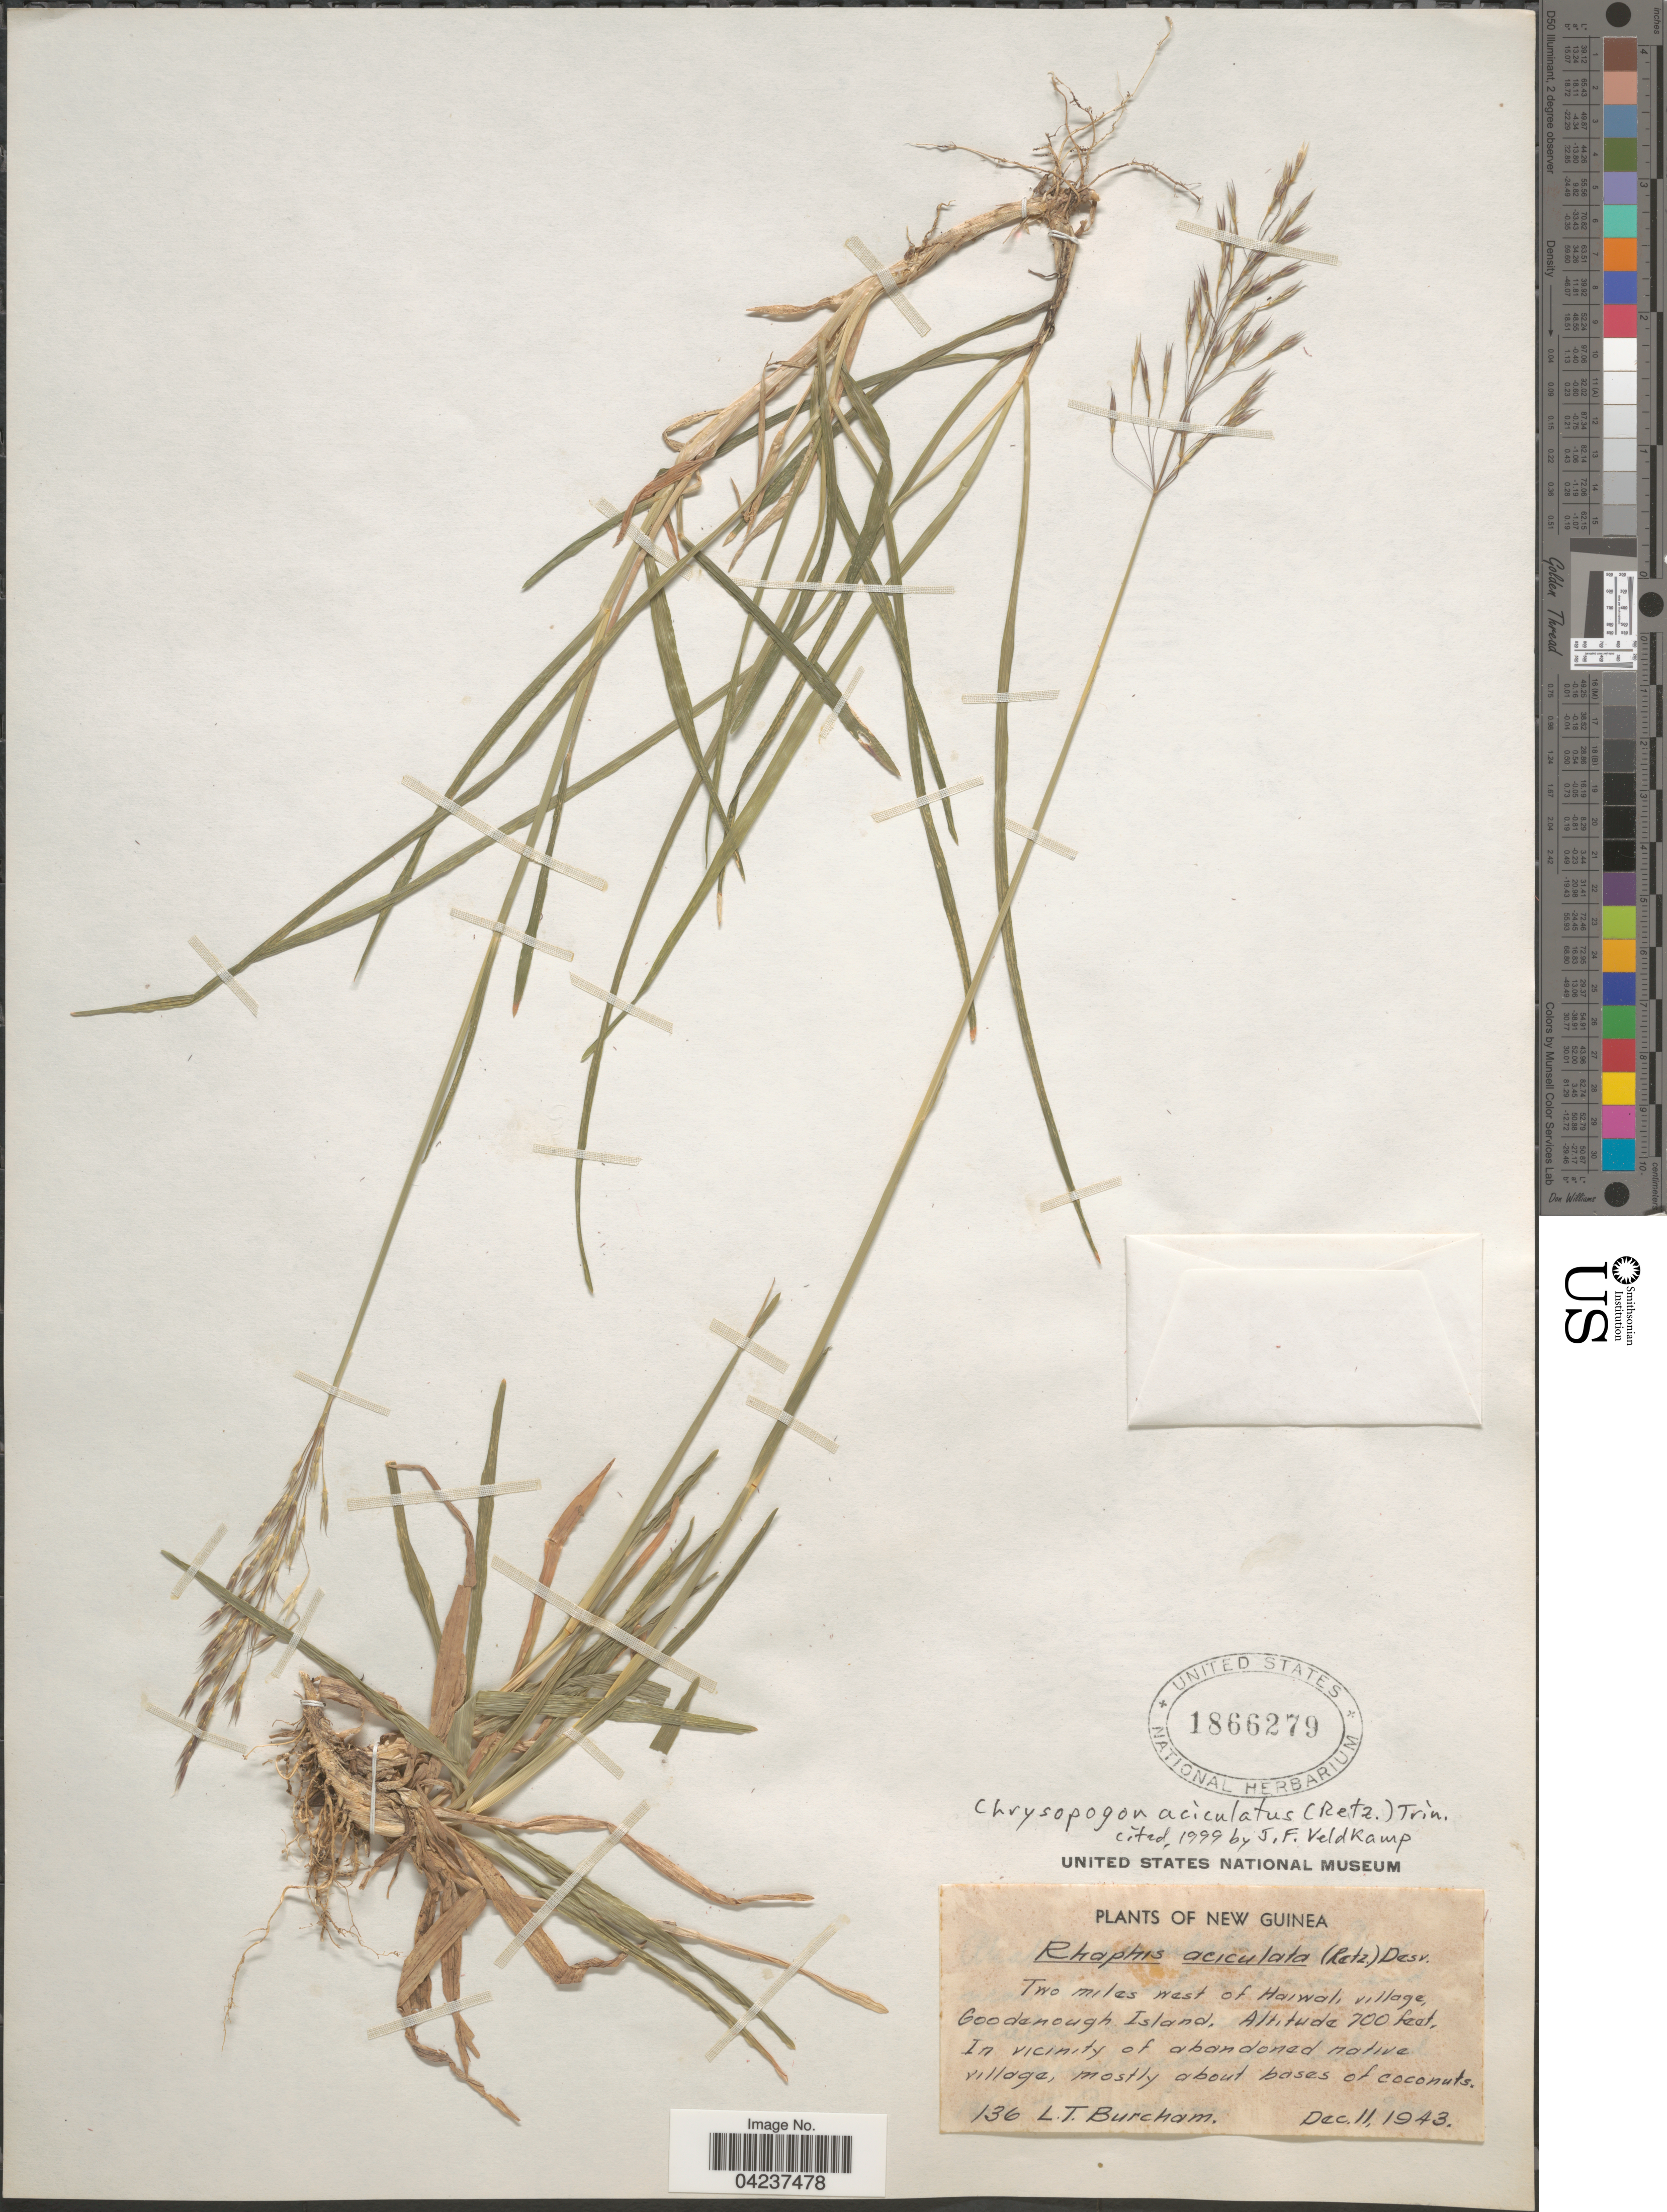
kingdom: Plantae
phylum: Tracheophyta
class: Liliopsida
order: Poales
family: Poaceae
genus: Chrysopogon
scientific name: Chrysopogon aciculatus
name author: (Retz.) Trin.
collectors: L. Burcham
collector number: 136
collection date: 1943-12-11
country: Papua New Guinea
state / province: Milne Bay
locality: New Guinea. Two miles west of Haiwali village, Goodenough Island.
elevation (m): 213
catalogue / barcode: US 1866279